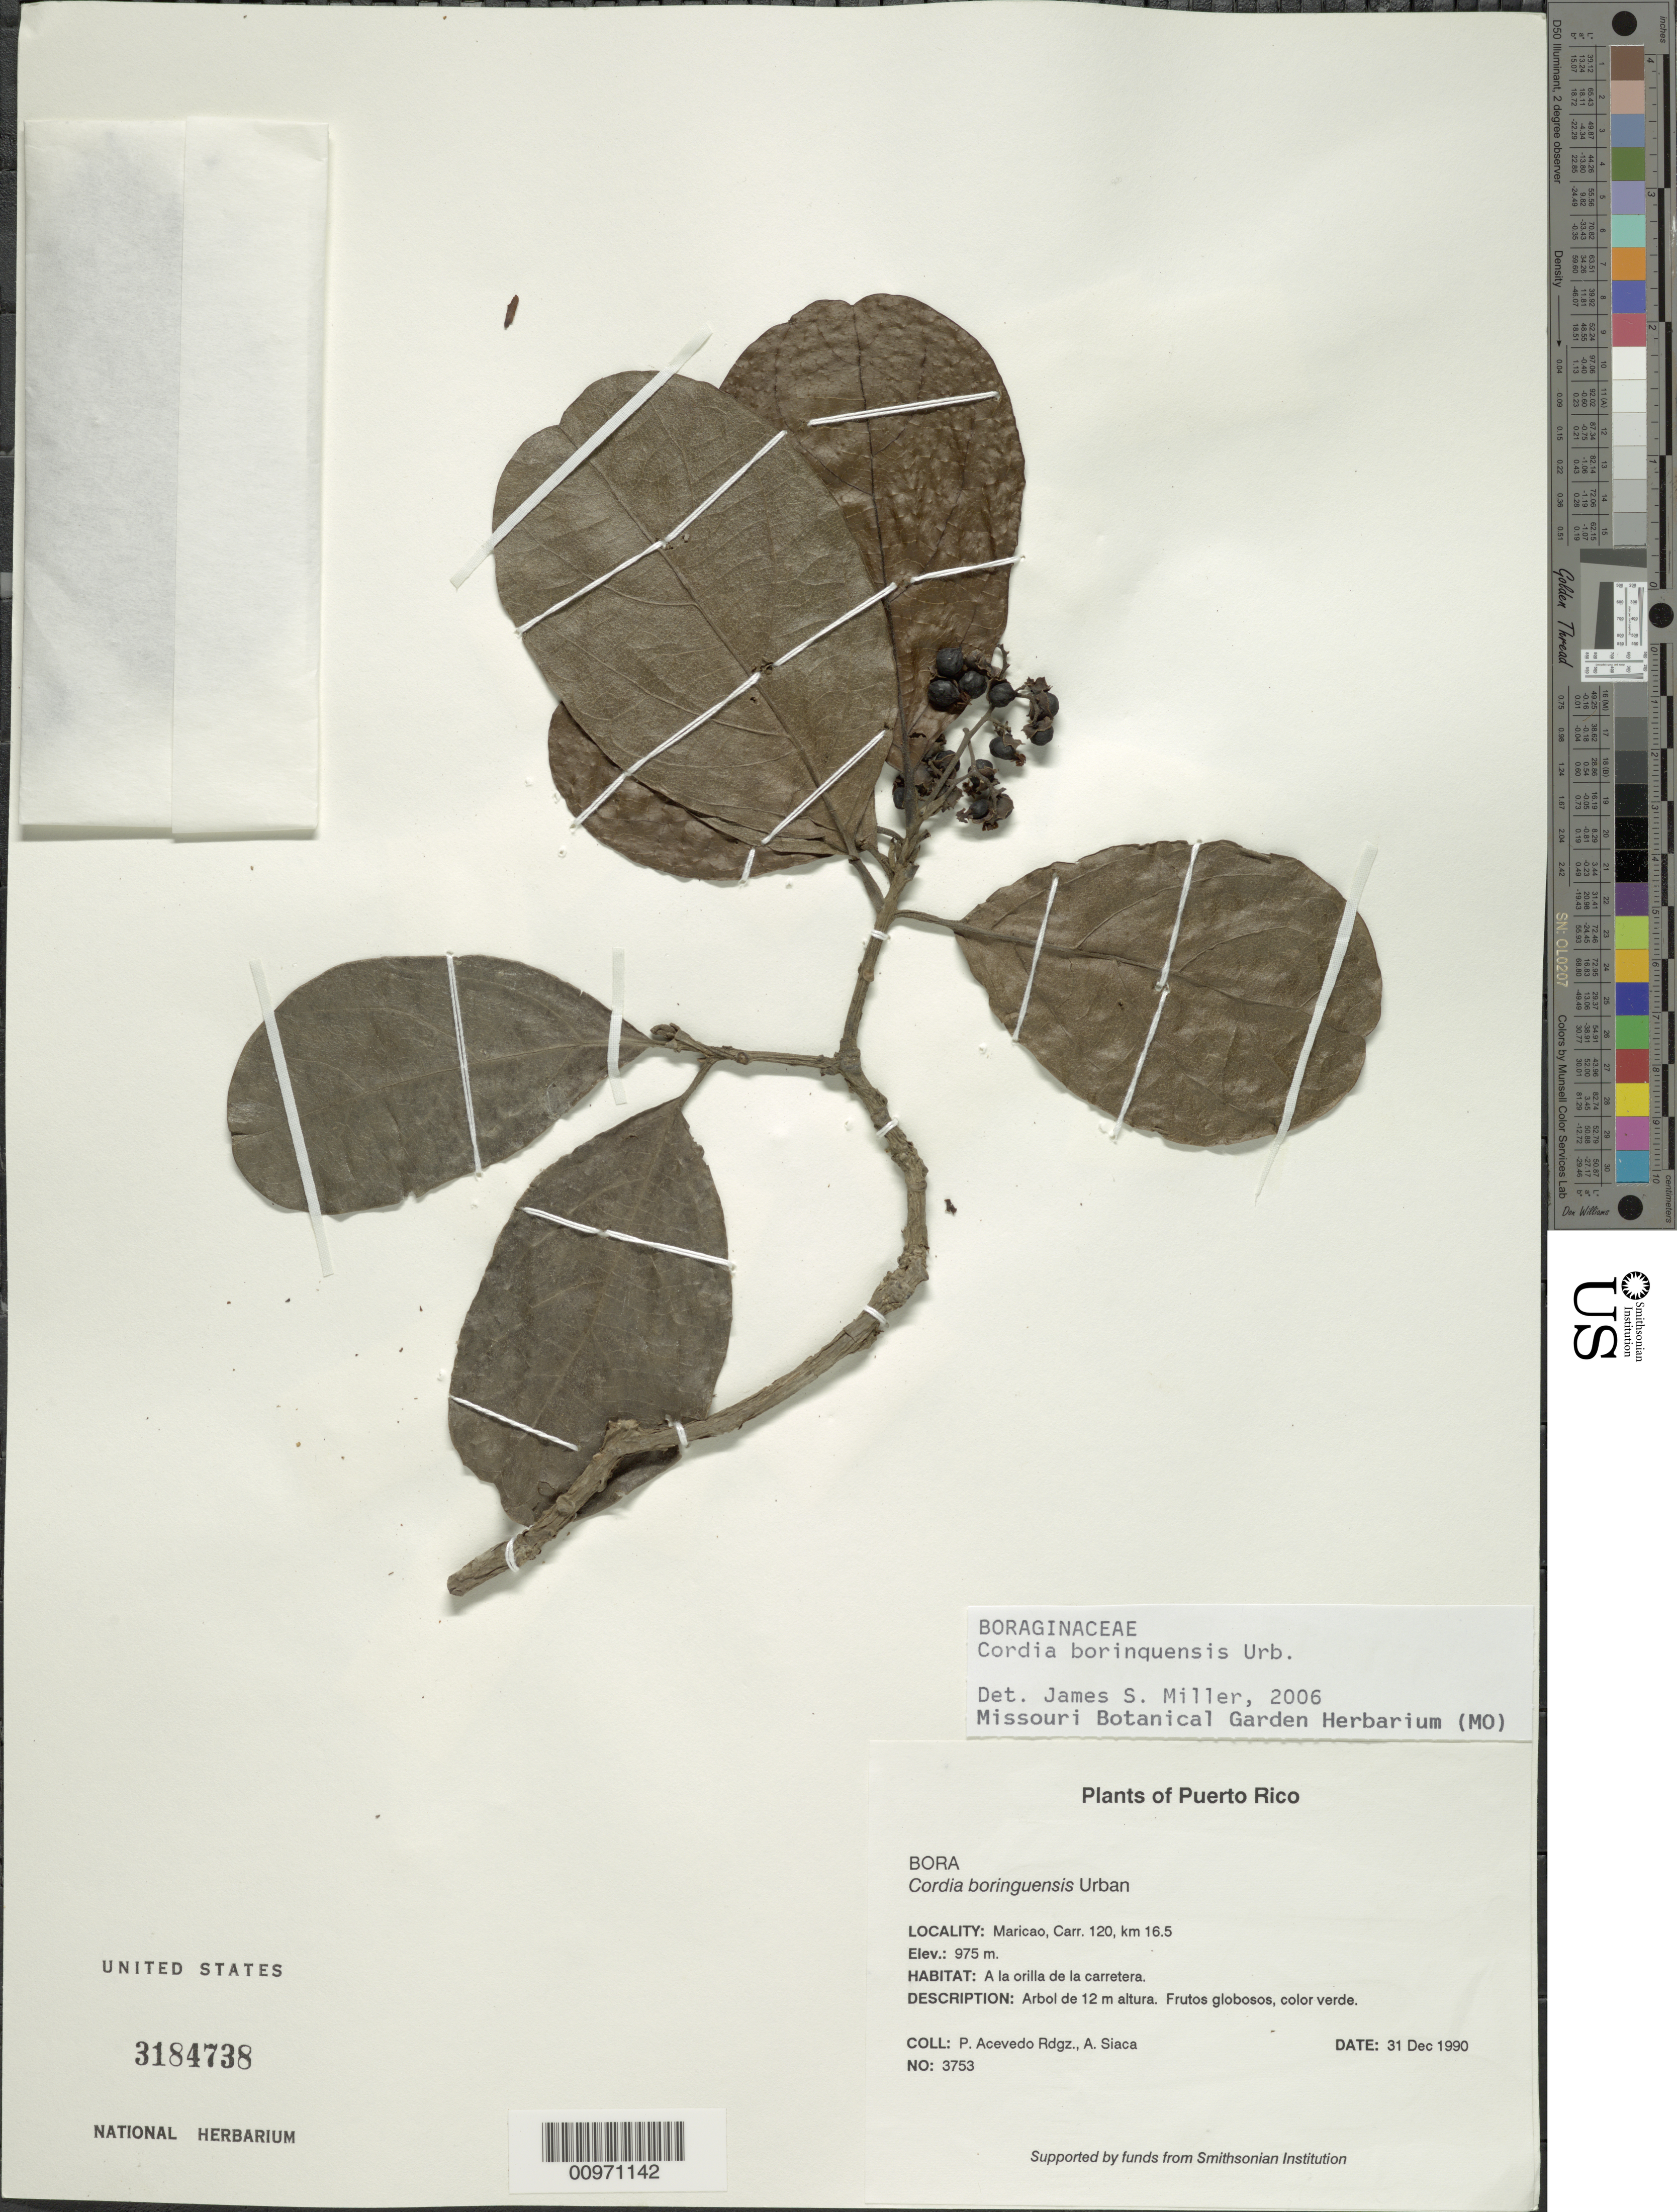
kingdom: Plantae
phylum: Tracheophyta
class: Magnoliopsida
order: Boraginales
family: Cordiaceae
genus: Cordia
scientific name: Cordia borinquensis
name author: Urb.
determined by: Miller, James S., (MO), Missouri Botanical Garden (UNITED STATES)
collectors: P. Acevedo-Rodr. & A. Siaca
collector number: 3753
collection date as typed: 31 Dec 1990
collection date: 1990-12-31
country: Puerto Rico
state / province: Maricao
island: Puerto Rico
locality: Maricao, Carr. 120, km 16.5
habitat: A la orilla de la carretera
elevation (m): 975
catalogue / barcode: US 3184738